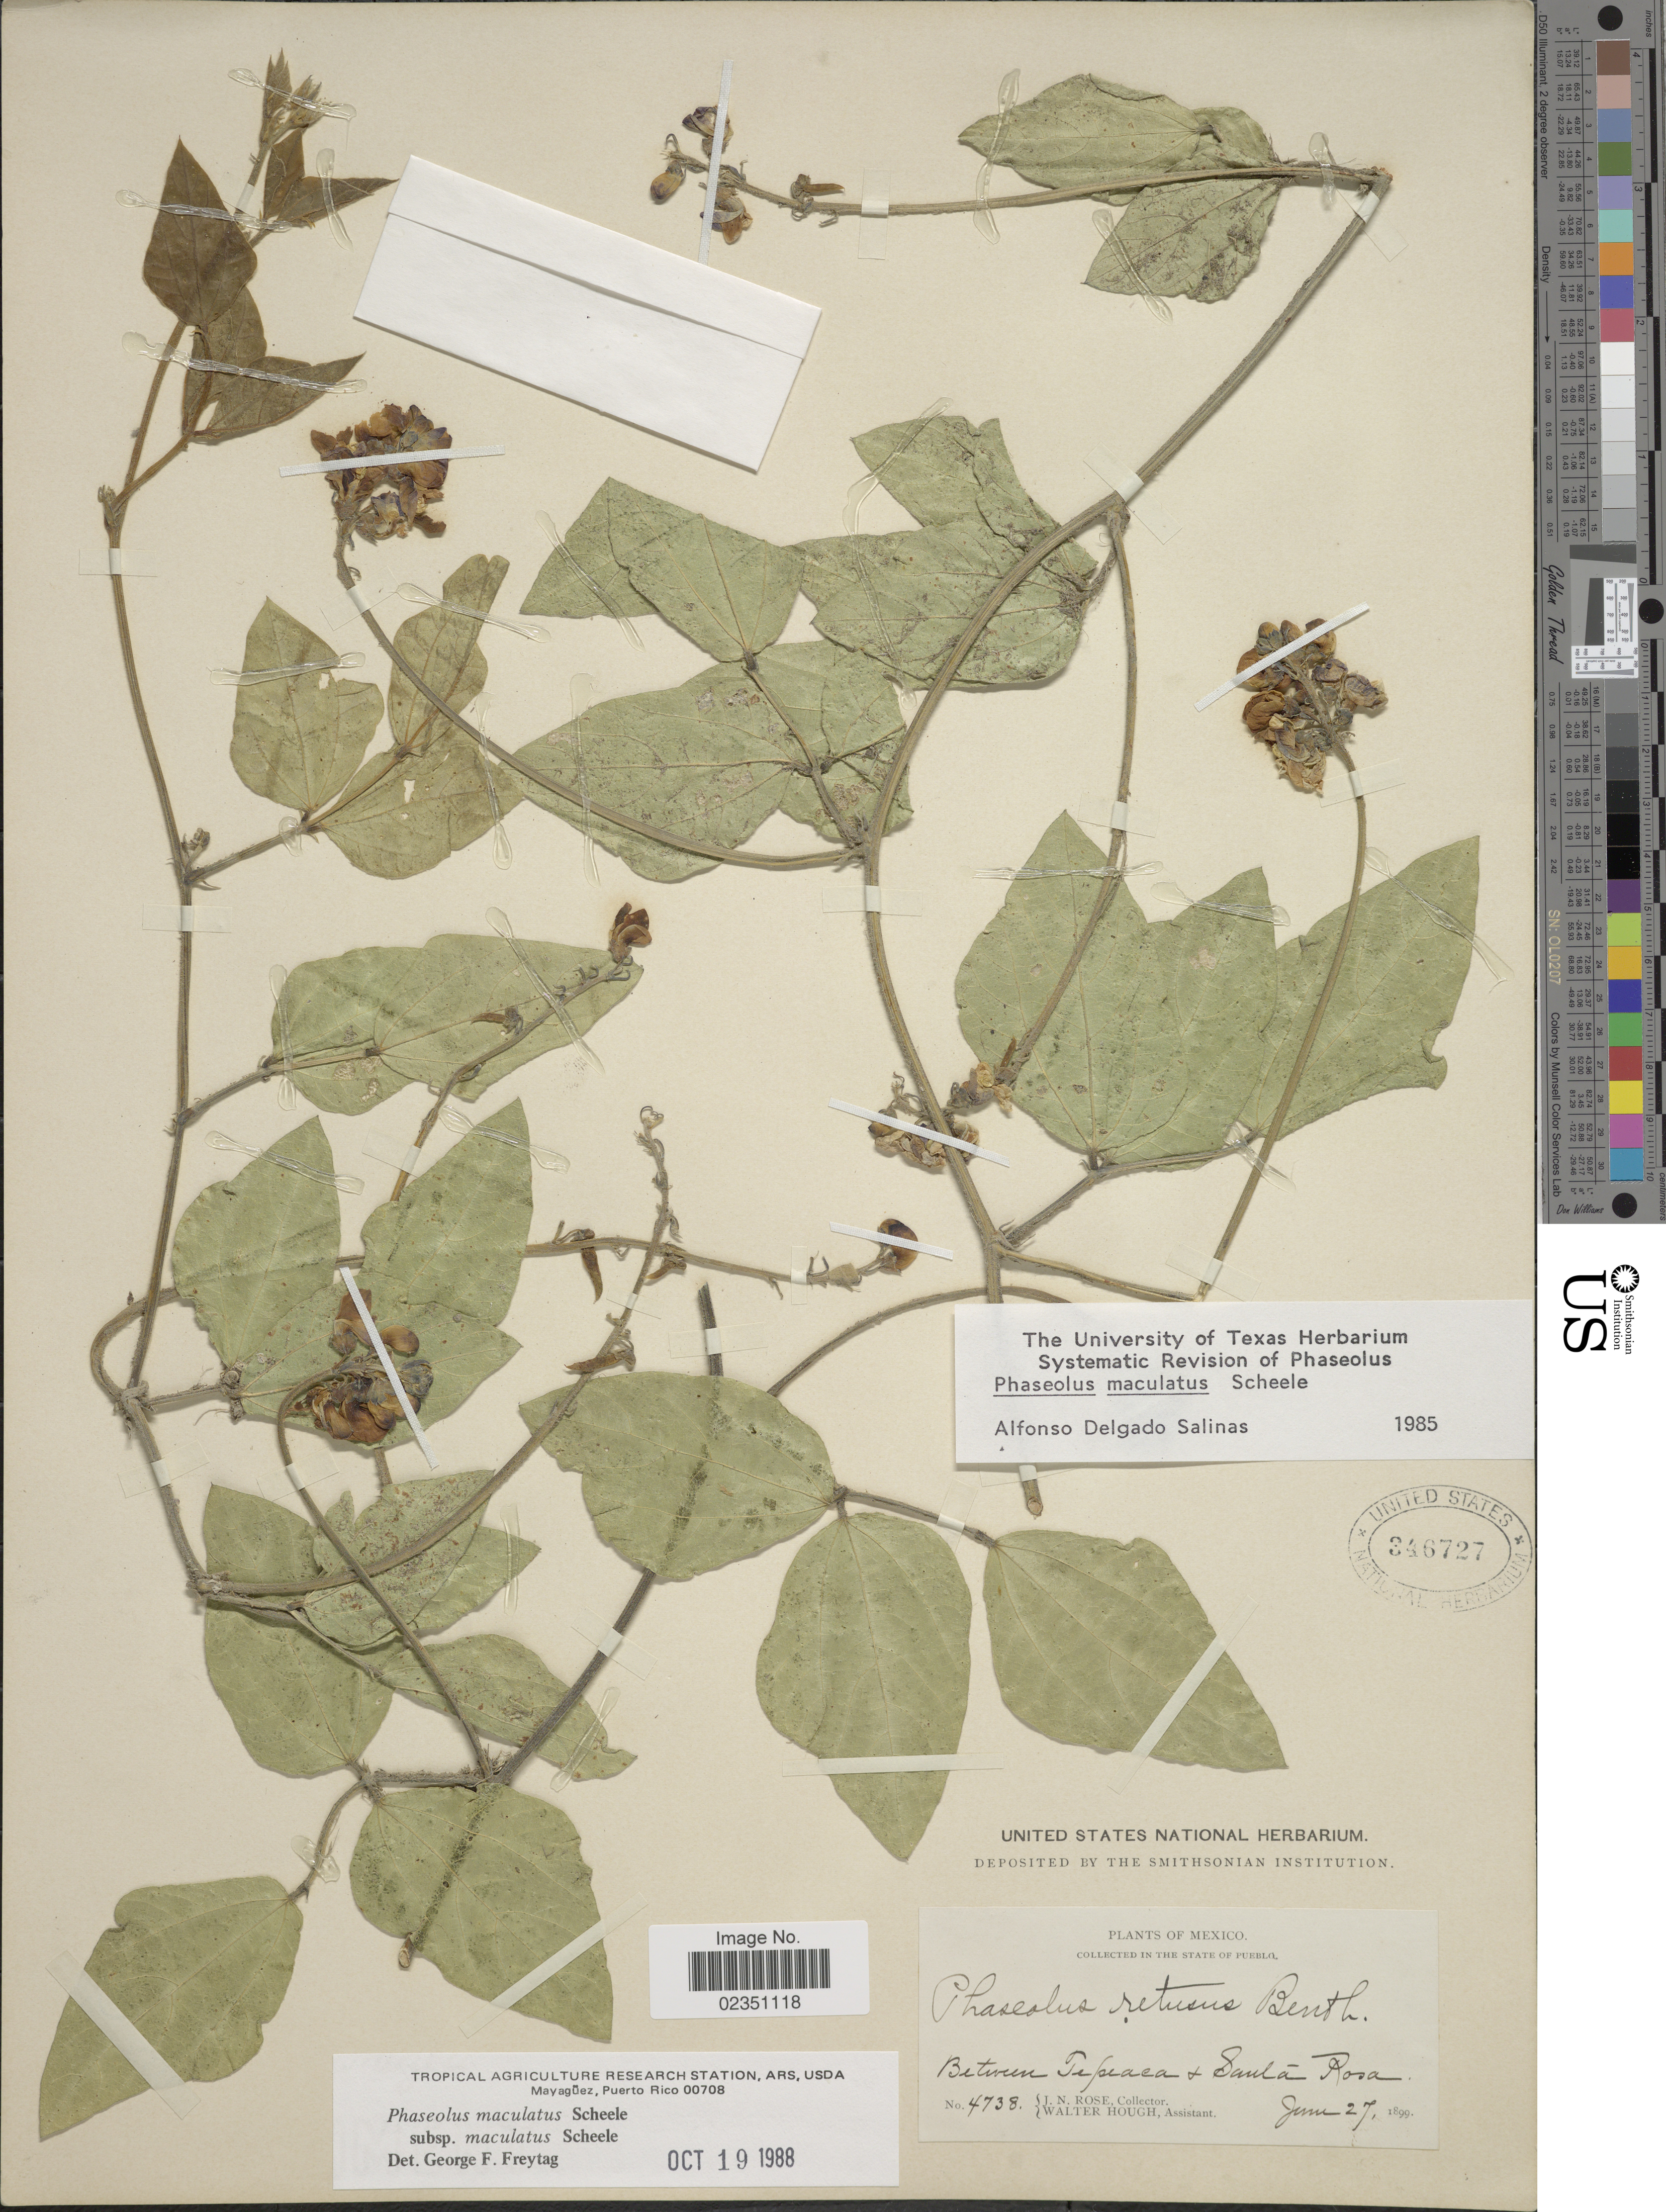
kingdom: Plantae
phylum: Tracheophyta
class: Magnoliopsida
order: Fabales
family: Fabaceae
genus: Phaseolus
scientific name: Phaseolus maculatus subsp. maculatus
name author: Scheele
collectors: J. N. Rose & W. Hough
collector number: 4738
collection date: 1899-06-27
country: Mexico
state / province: Puebla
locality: Between Tepeaca + Santa Rosa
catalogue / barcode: US 346727